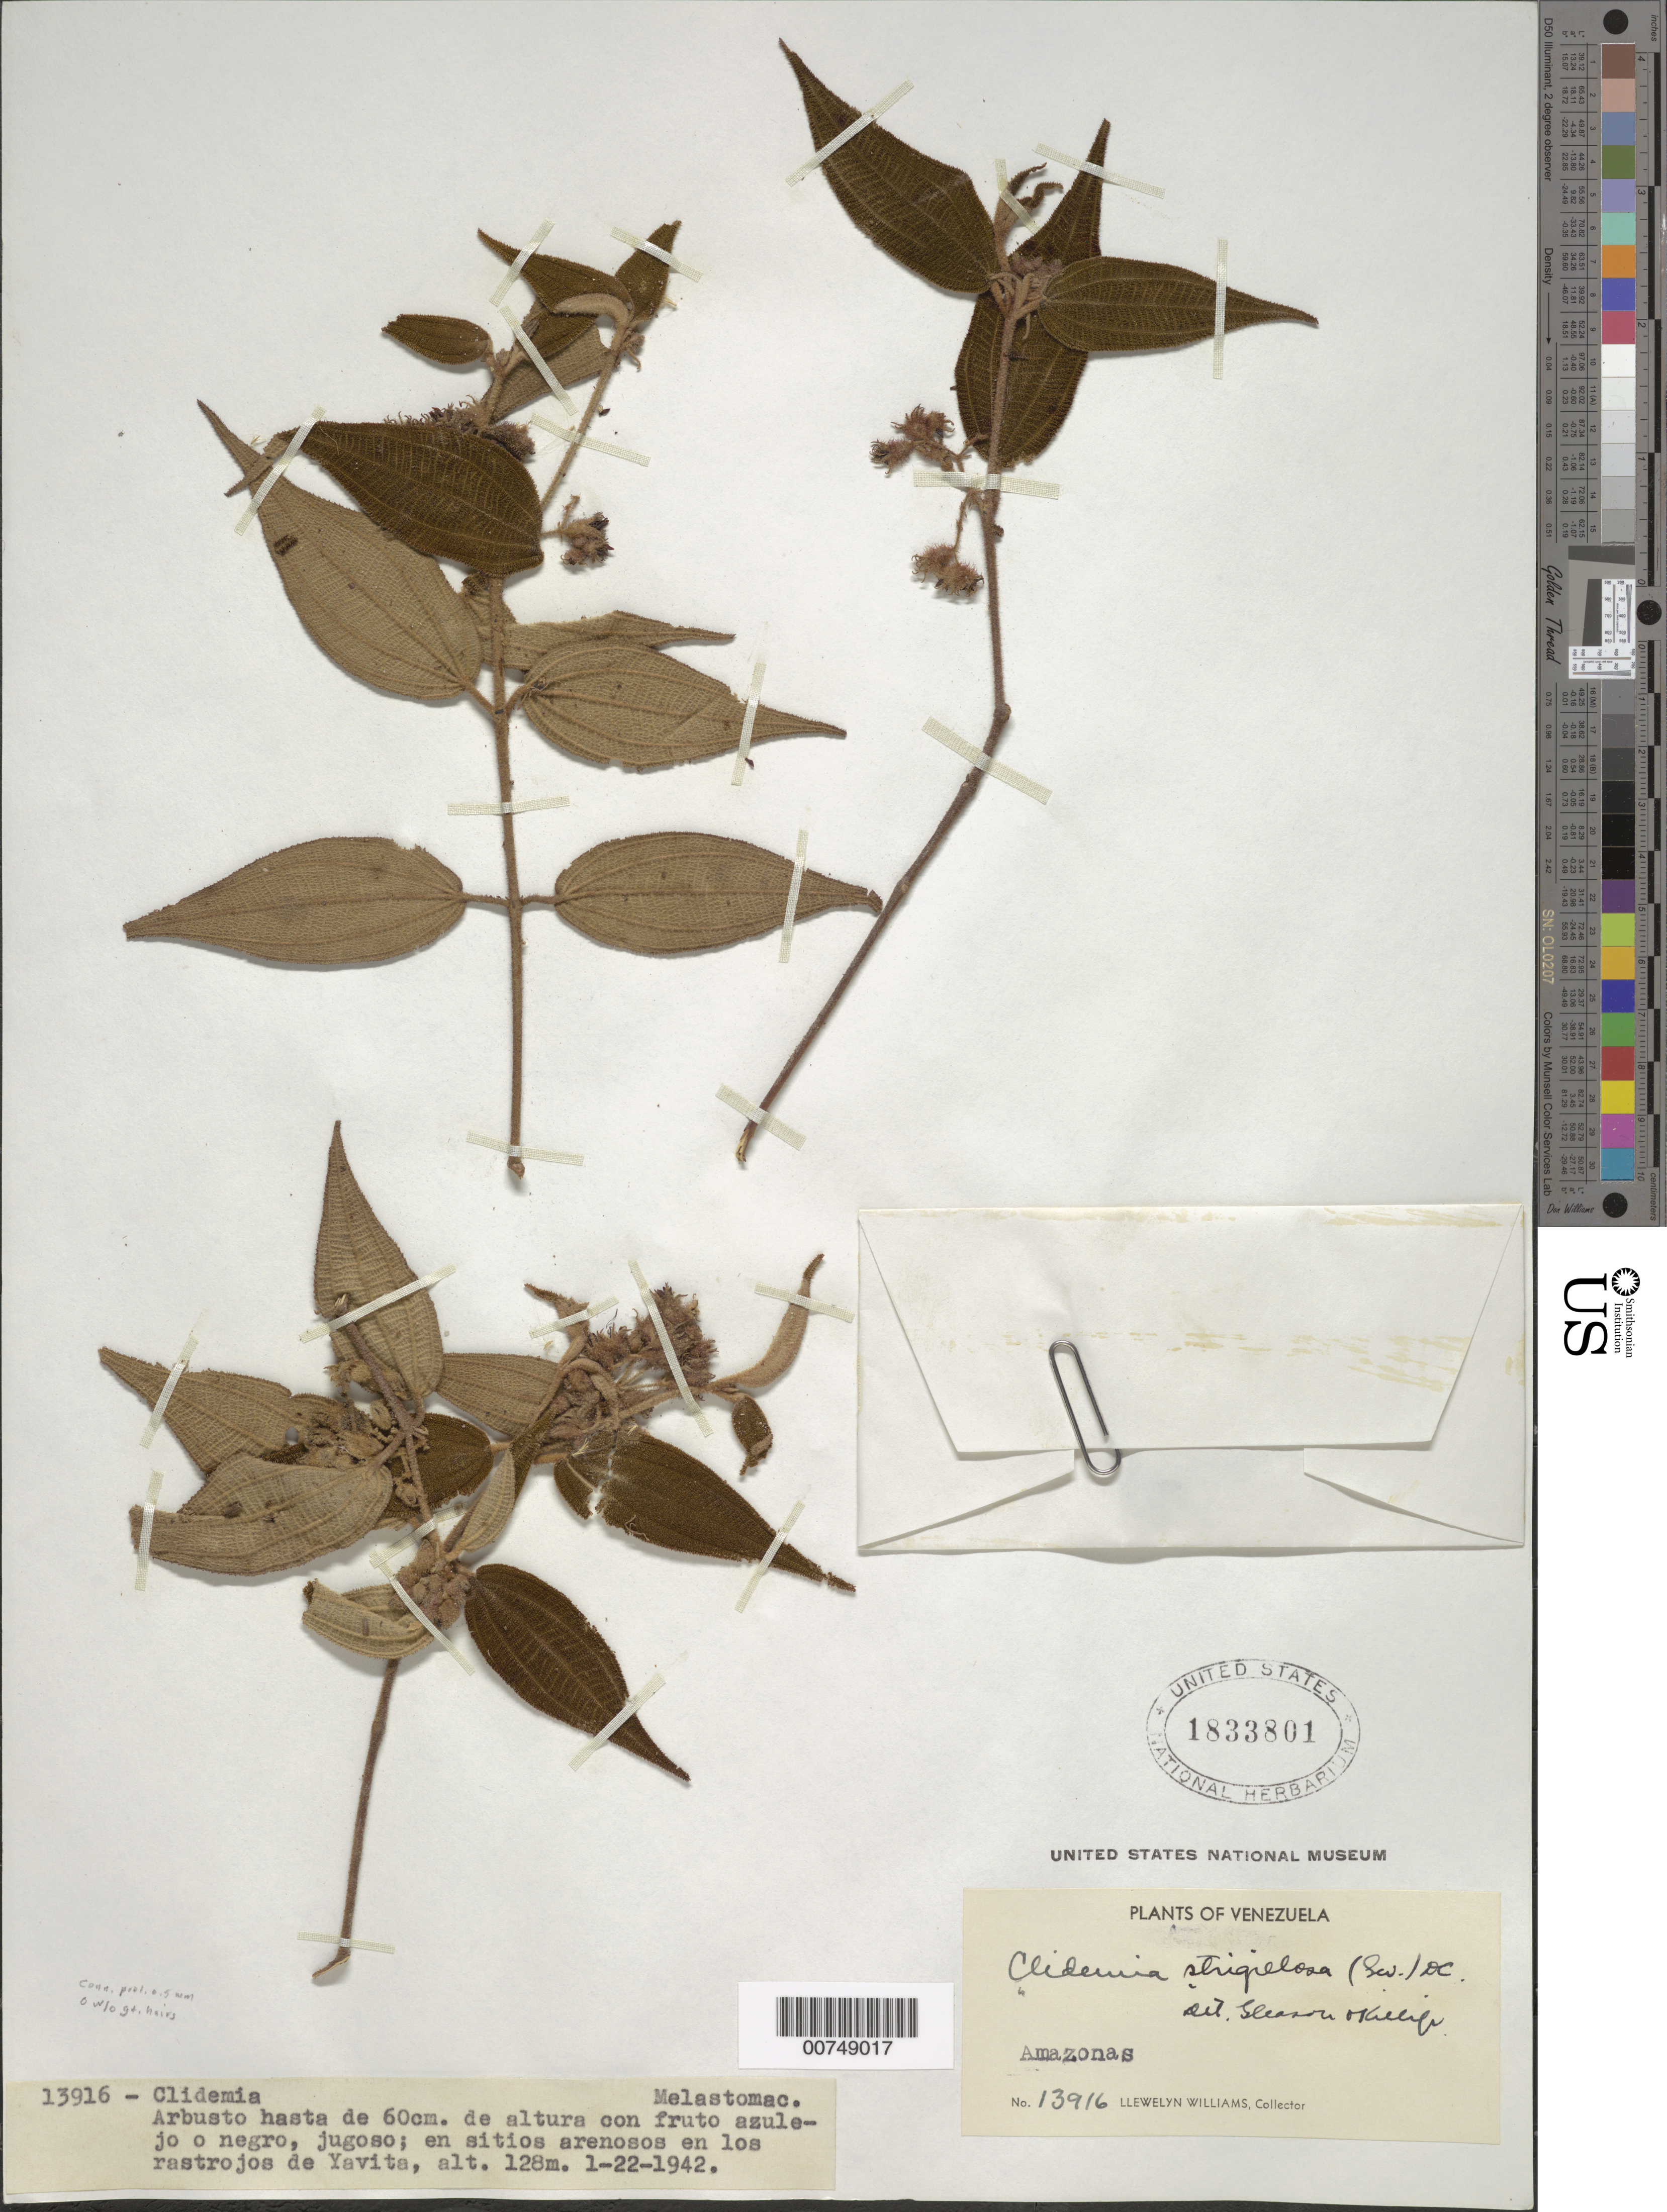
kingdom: Plantae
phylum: Tracheophyta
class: Magnoliopsida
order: Myrtales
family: Melastomataceae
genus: Clidemia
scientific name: Clidemia strigillosa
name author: (Sw.) DC.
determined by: Gleason, H. A.; Killip, E. P.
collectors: Ll. Williams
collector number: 13916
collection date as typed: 22-Jan-42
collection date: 1942-01-22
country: Venezuela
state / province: Amazonas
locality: Yavita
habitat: Sitios arenosos en los rastrojos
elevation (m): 128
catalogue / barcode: US 1833801